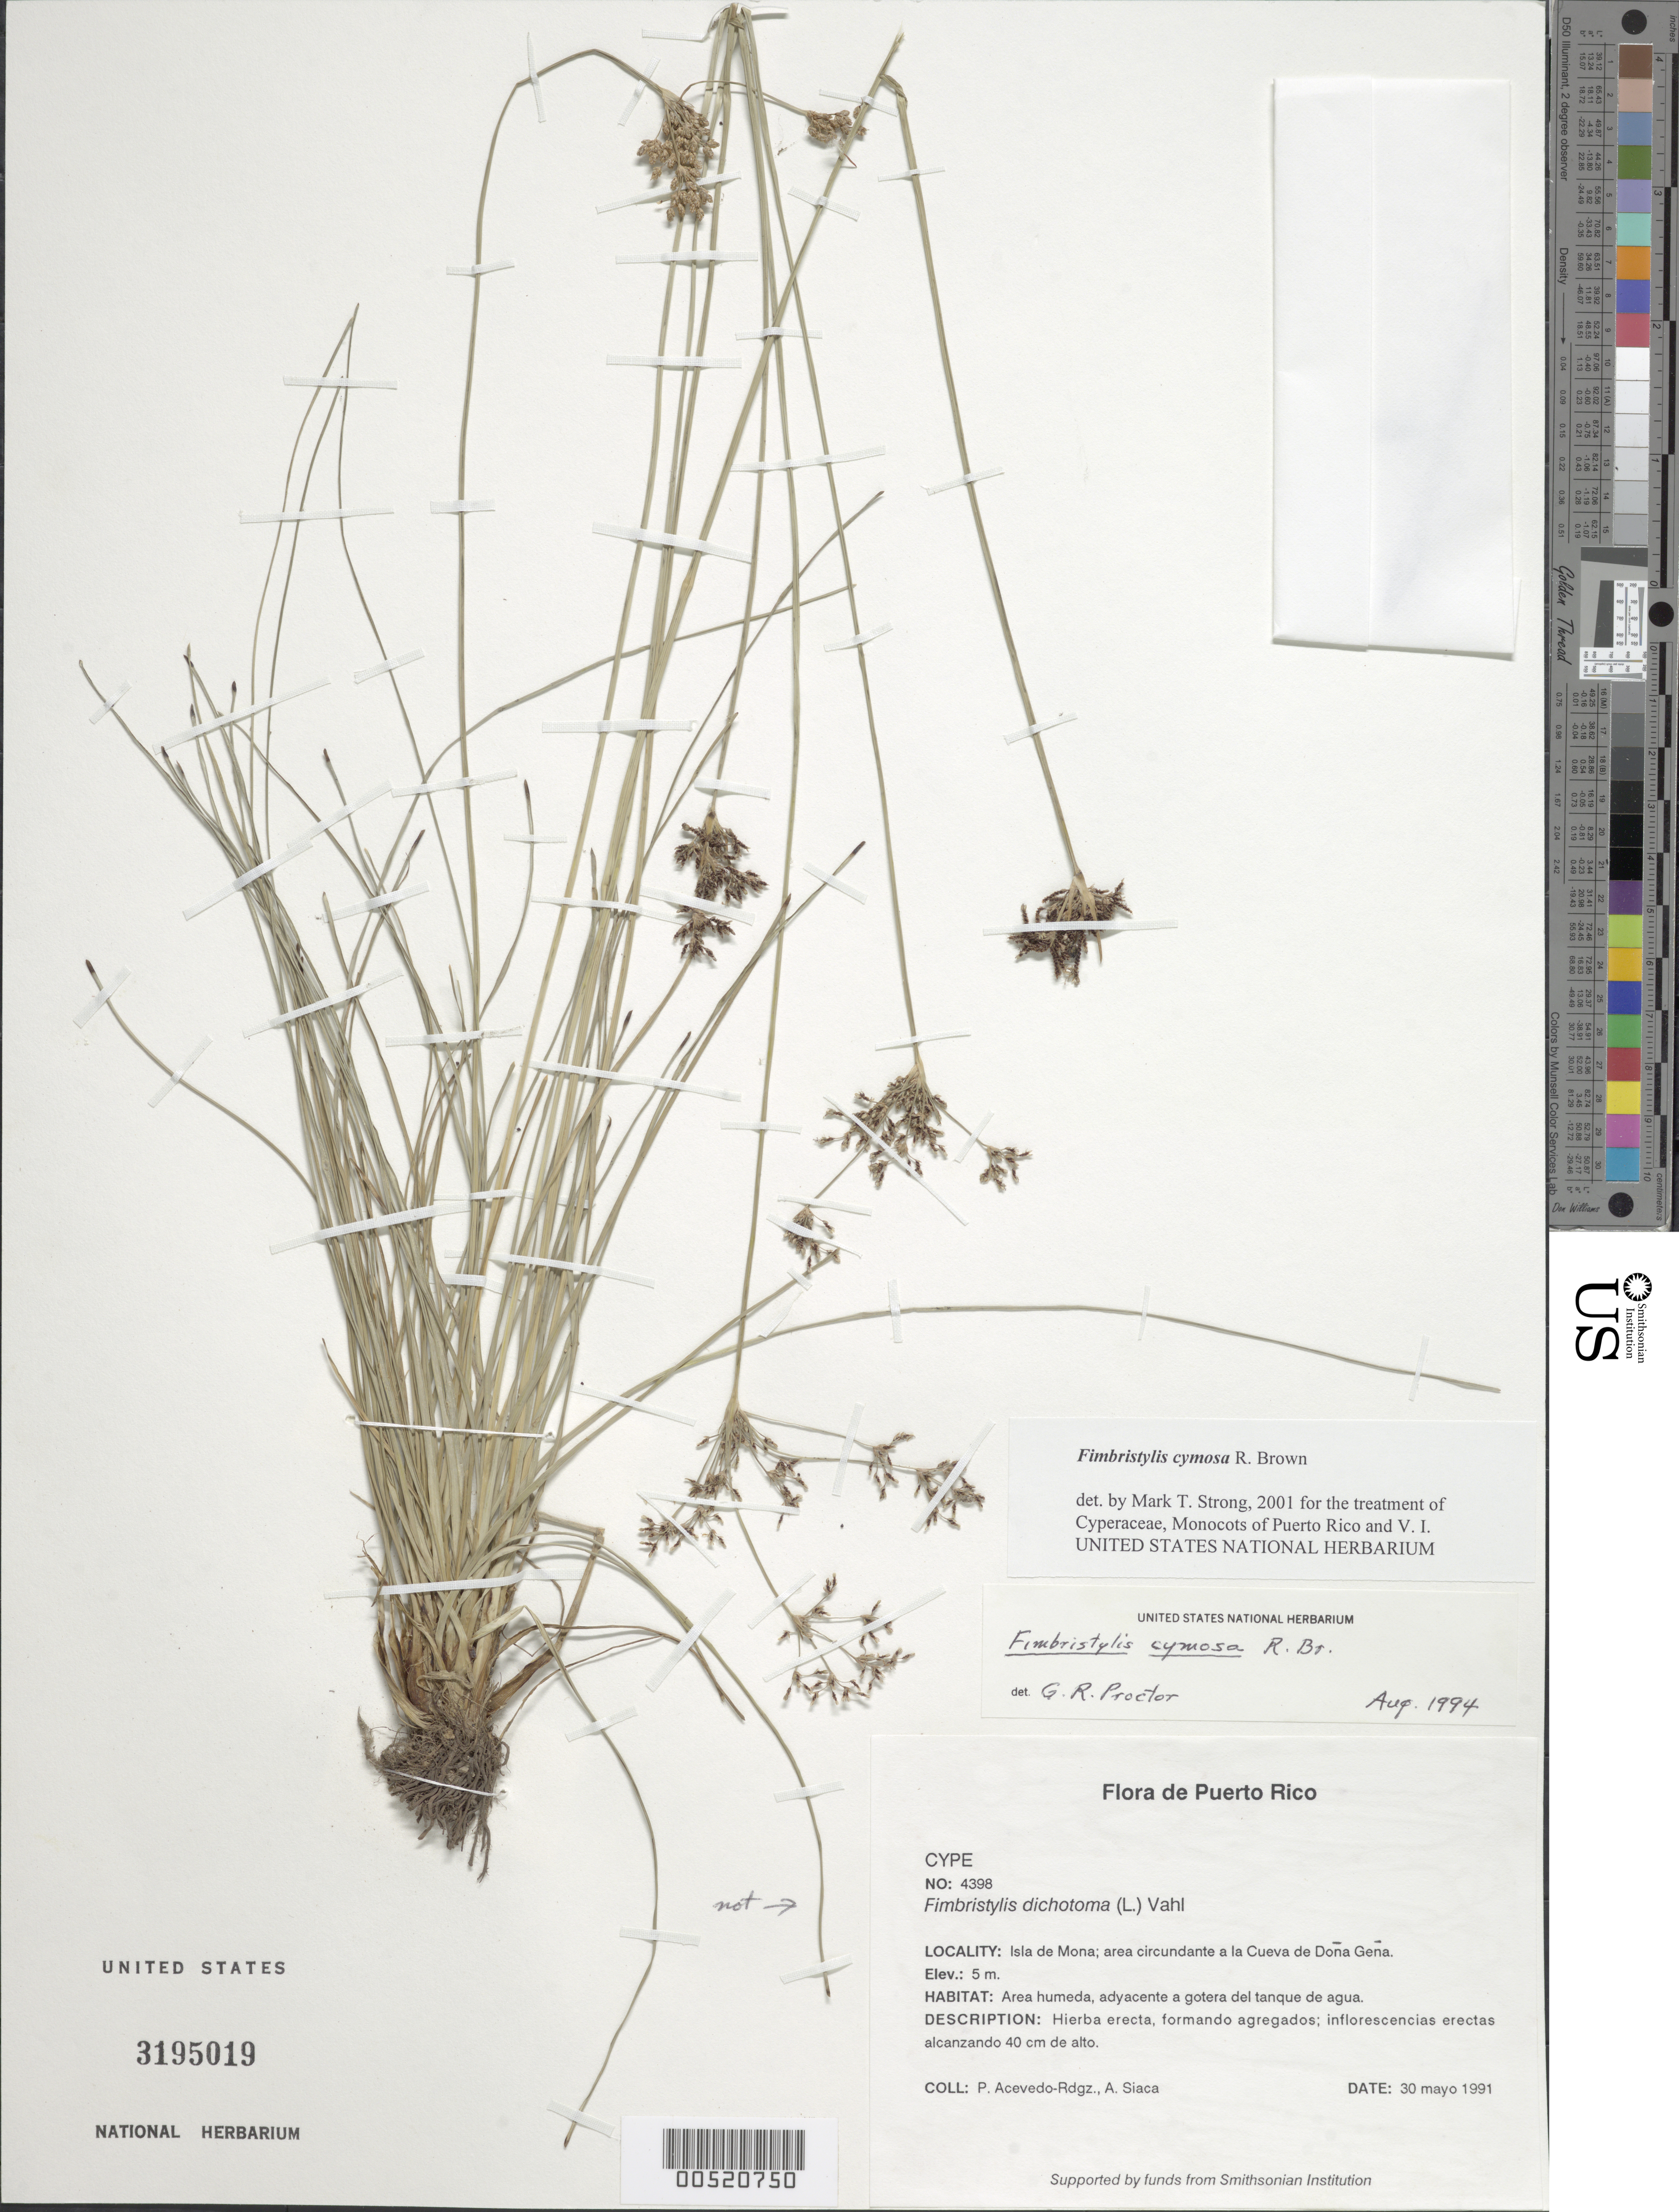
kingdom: Plantae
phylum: Tracheophyta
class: Liliopsida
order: Poales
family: Cyperaceae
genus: Fimbristylis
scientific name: Fimbristylis cymosa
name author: R. Br.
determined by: Strong, M. T., (US), Smithsonian Institution - National Museum of Natural History (UNITED STATES)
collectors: P. Acevedo-Rodr. & A. Siaca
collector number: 4398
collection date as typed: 30 May 1991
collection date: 1991-05-30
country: Puerto Rico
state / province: Mayaguëz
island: Mona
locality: Isla de Mona; area circundante a la Cueva de Dona Gena.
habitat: Area humeda, adyacente a gotera del tanque de agua.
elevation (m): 5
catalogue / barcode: US 3195019